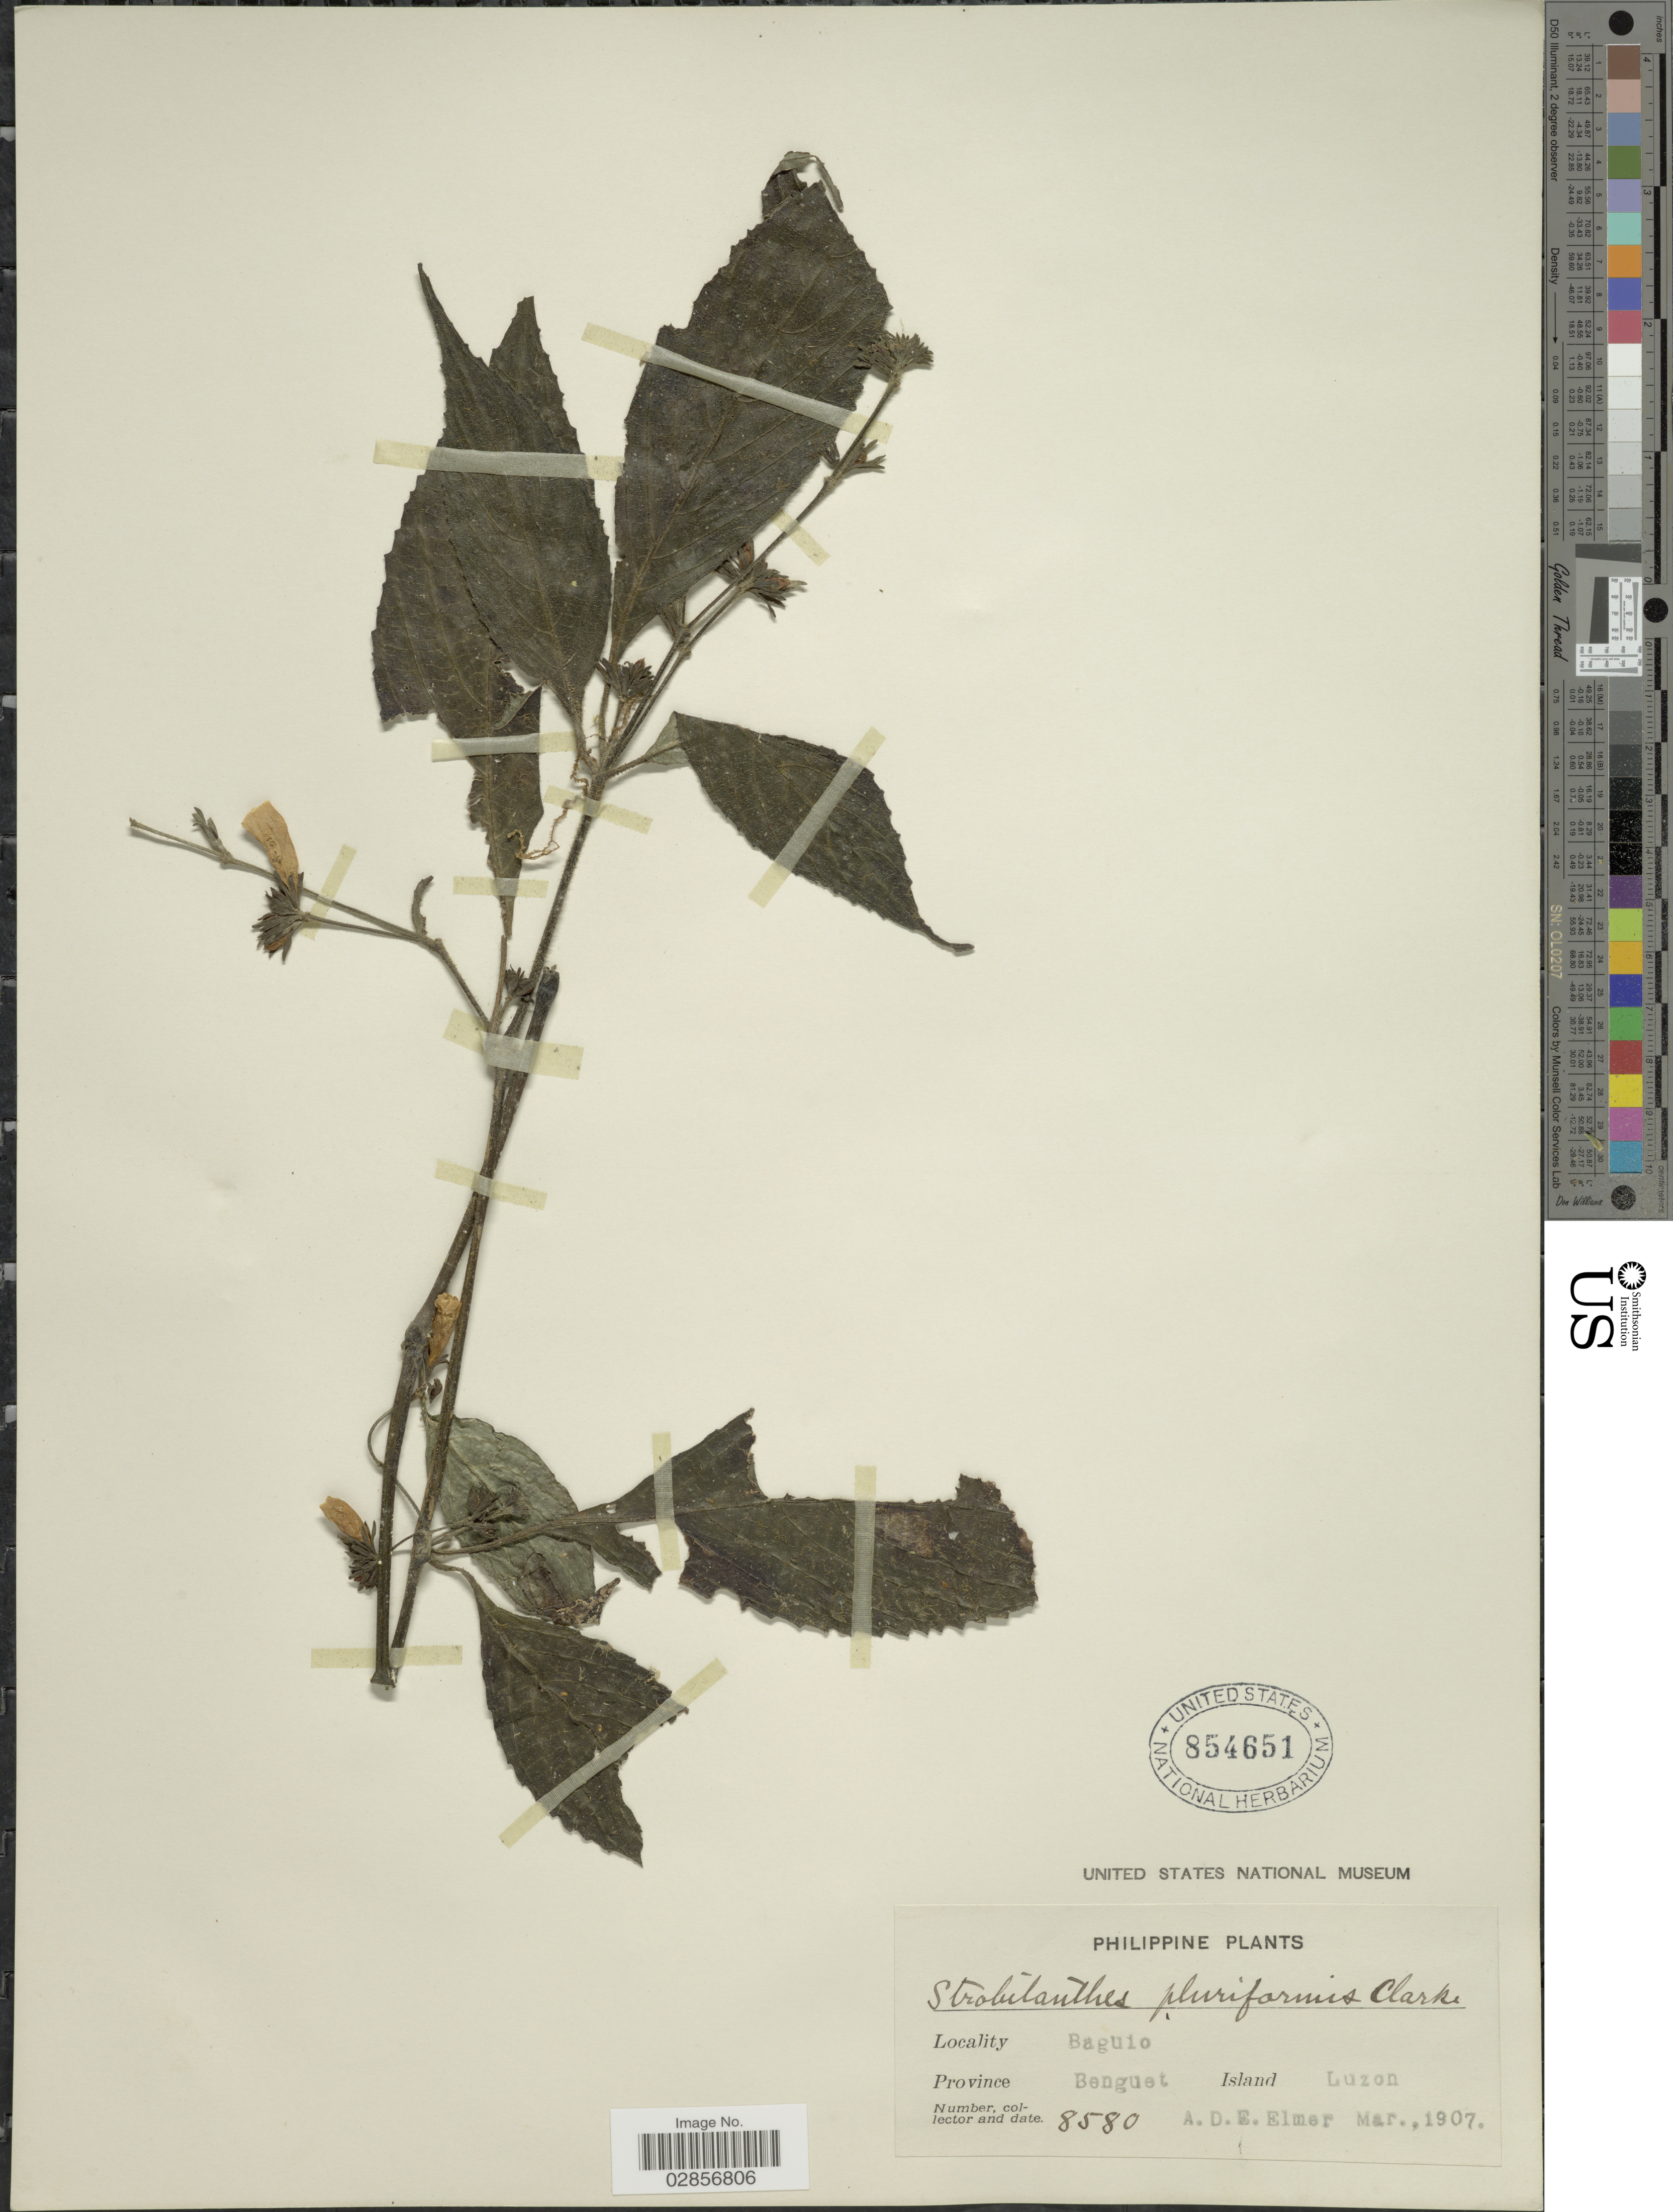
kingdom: Plantae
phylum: Tracheophyta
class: Magnoliopsida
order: Lamiales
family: Acanthaceae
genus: Strobilanthes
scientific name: Strobilanthes pluriformis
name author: C.B. Clarke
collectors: A. D. E. Elmer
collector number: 8580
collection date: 1907-03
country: Philippines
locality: Baguio. Province Benguet. Island Luzon.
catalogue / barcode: US 854651